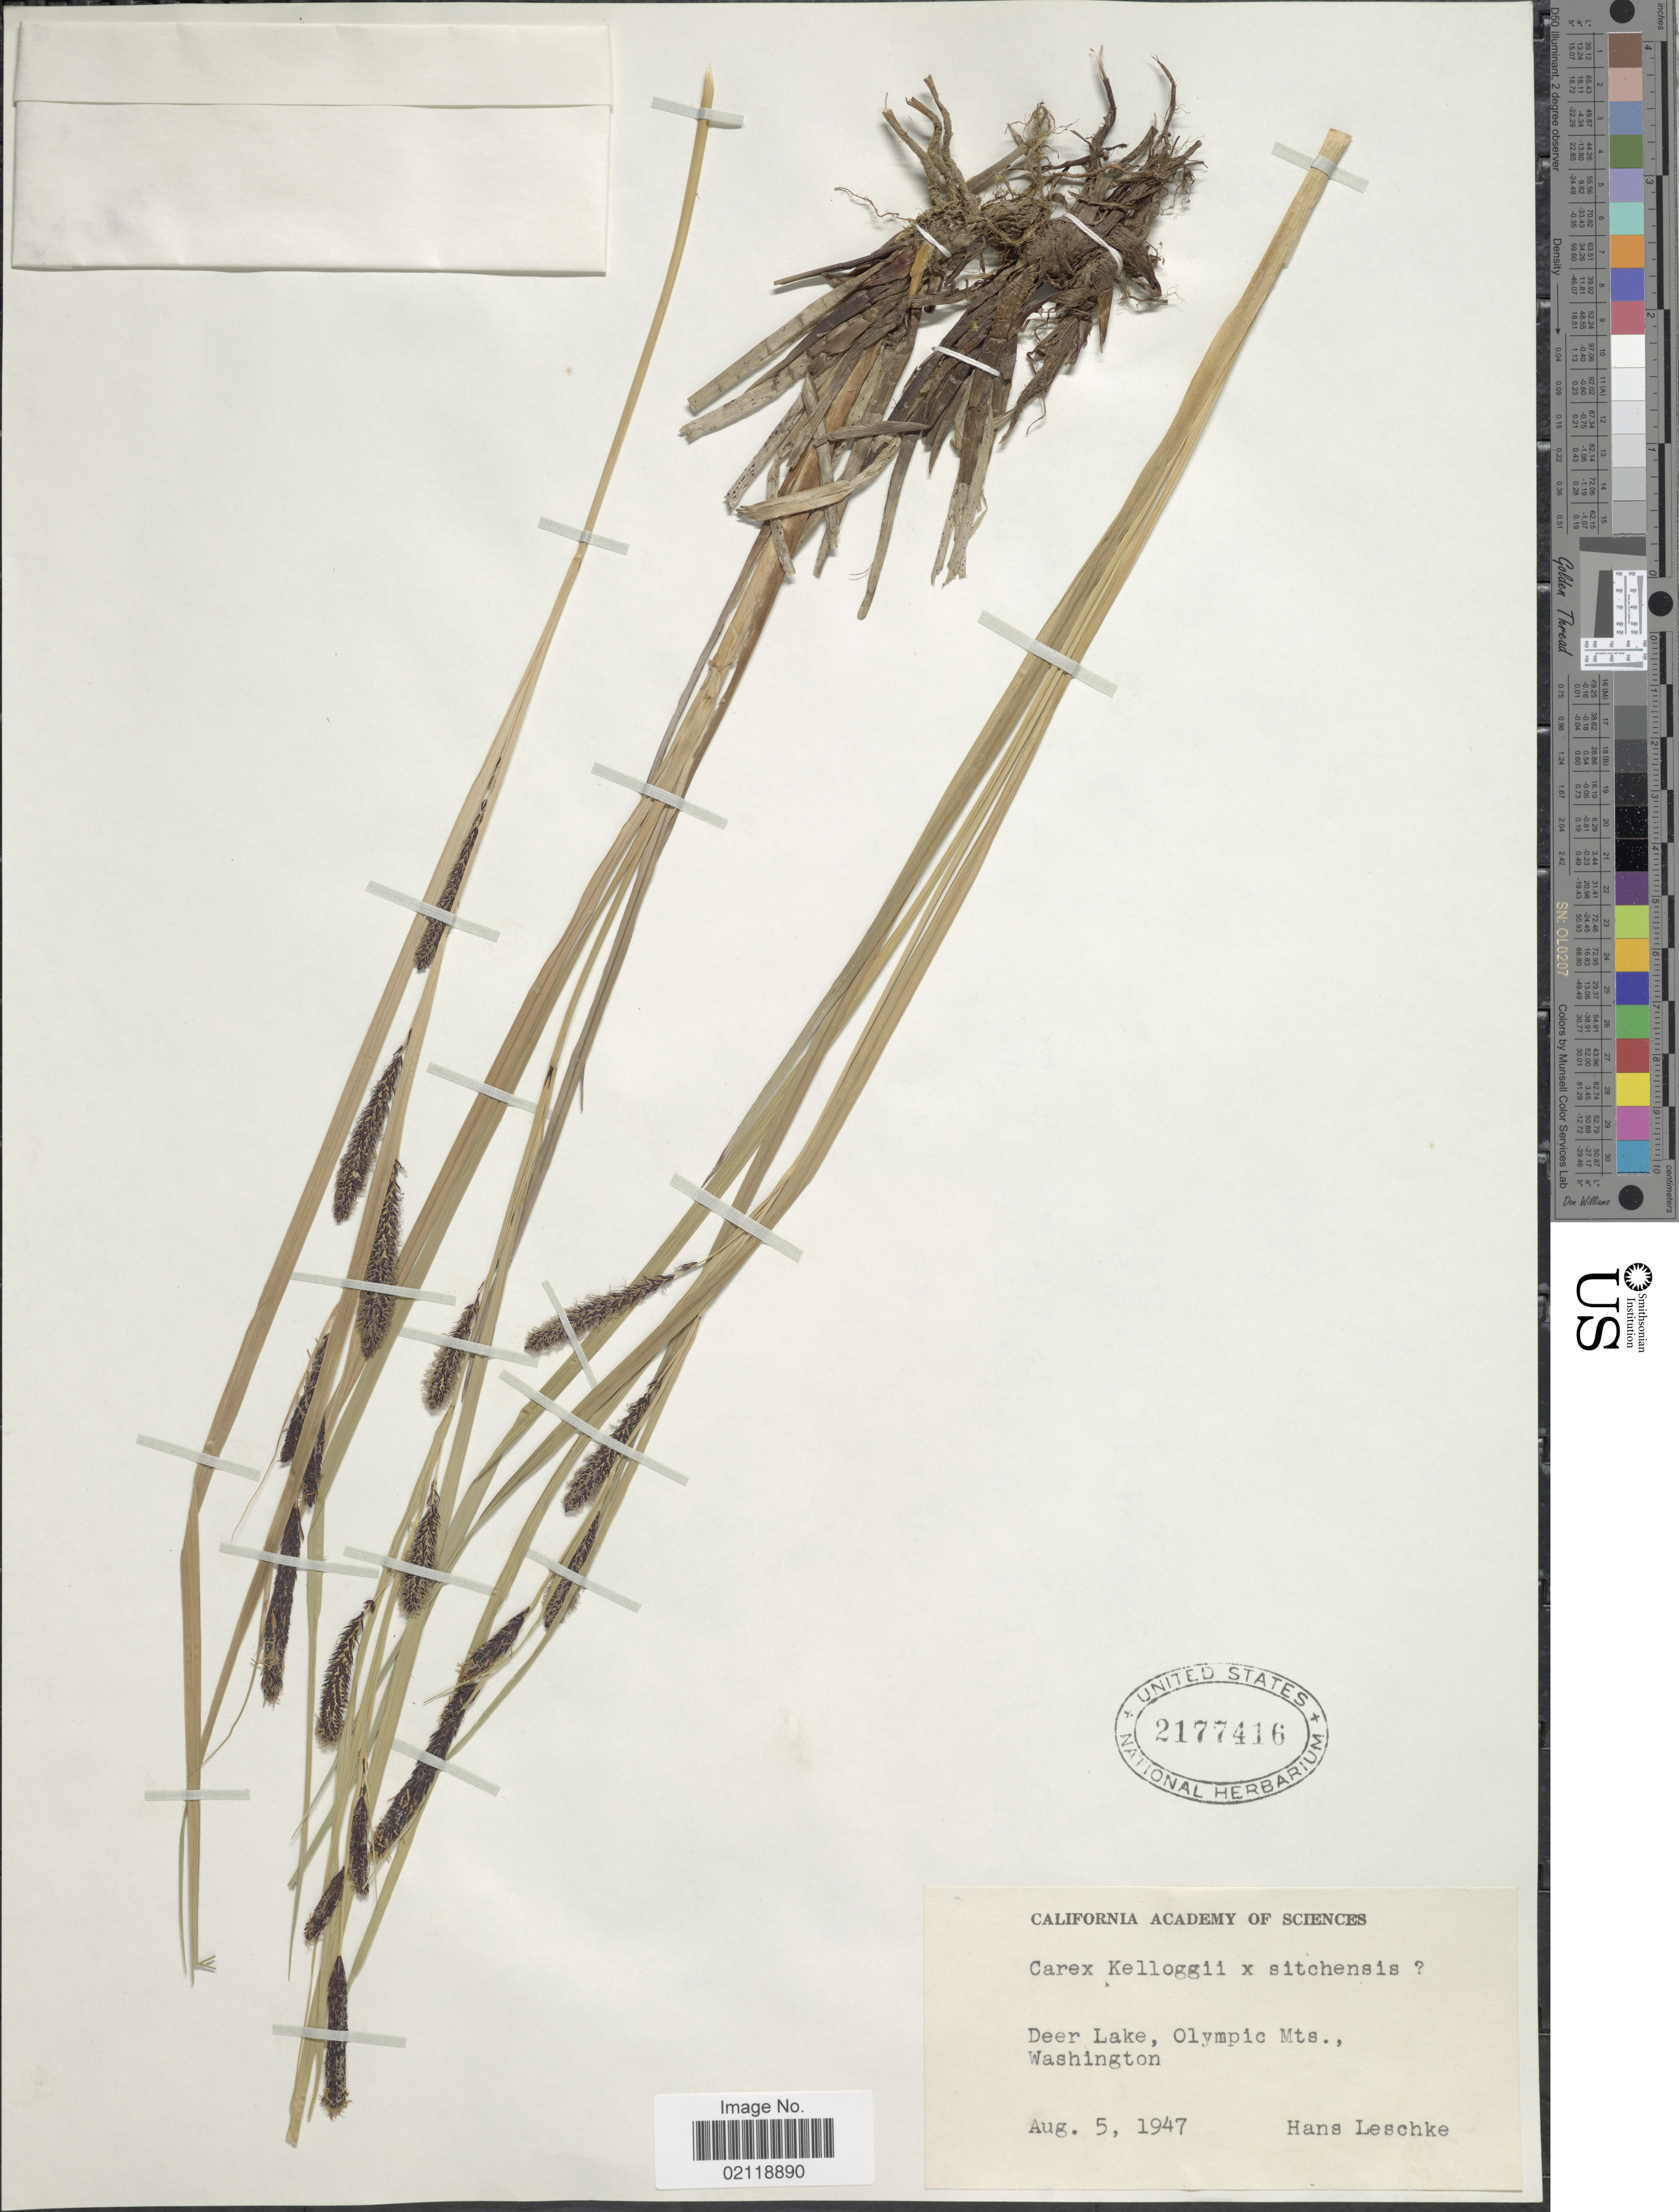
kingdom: Plantae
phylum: Tracheophyta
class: Liliopsida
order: Poales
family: Cyperaceae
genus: Carex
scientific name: Carex kelloggii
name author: W. Boott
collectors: H. Leschke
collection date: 1947-08-05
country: United States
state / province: Washington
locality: Deer Lake, Olympic Mts.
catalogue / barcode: US 2177416